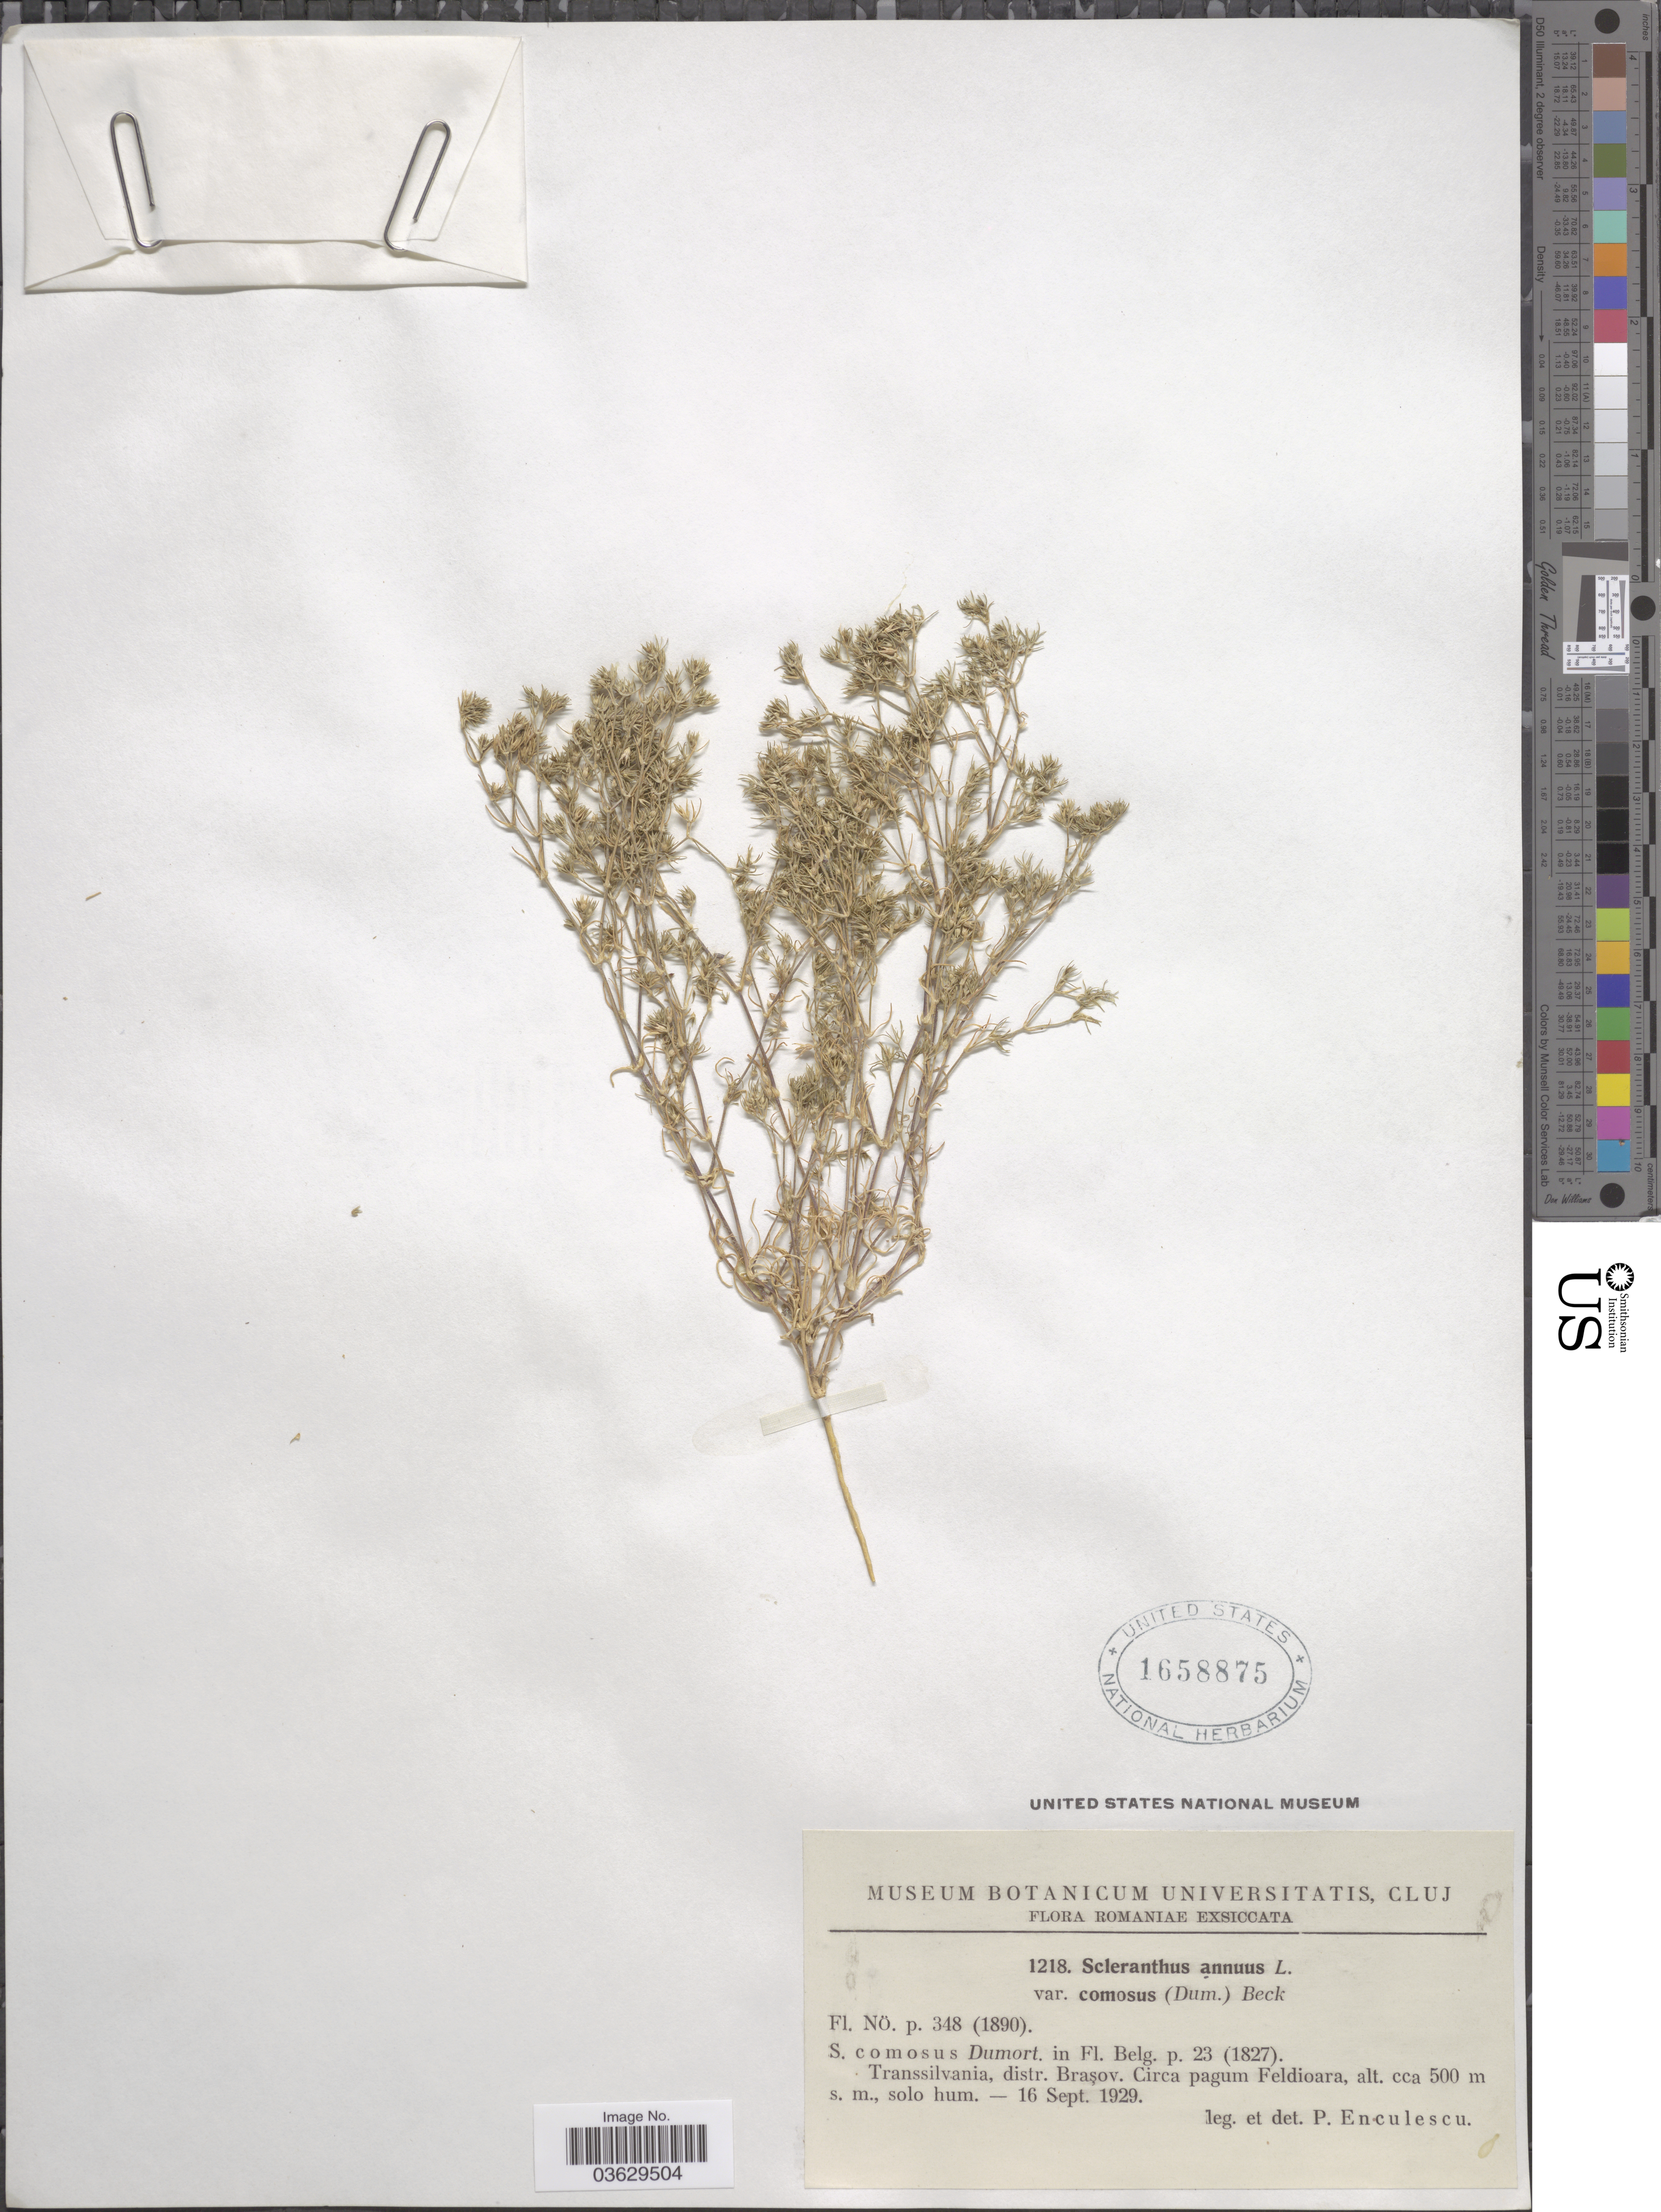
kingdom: Plantae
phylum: Tracheophyta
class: Magnoliopsida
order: Caryophyllales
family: Caryophyllaceae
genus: Scleranthus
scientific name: Scleranthus annuus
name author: L.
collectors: P. Enculescu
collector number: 1218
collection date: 1929-09-16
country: Romania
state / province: Brasov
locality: Transsilvania, distr. Braşov. Circa pagum Feldioara.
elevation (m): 500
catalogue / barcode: US 1658875